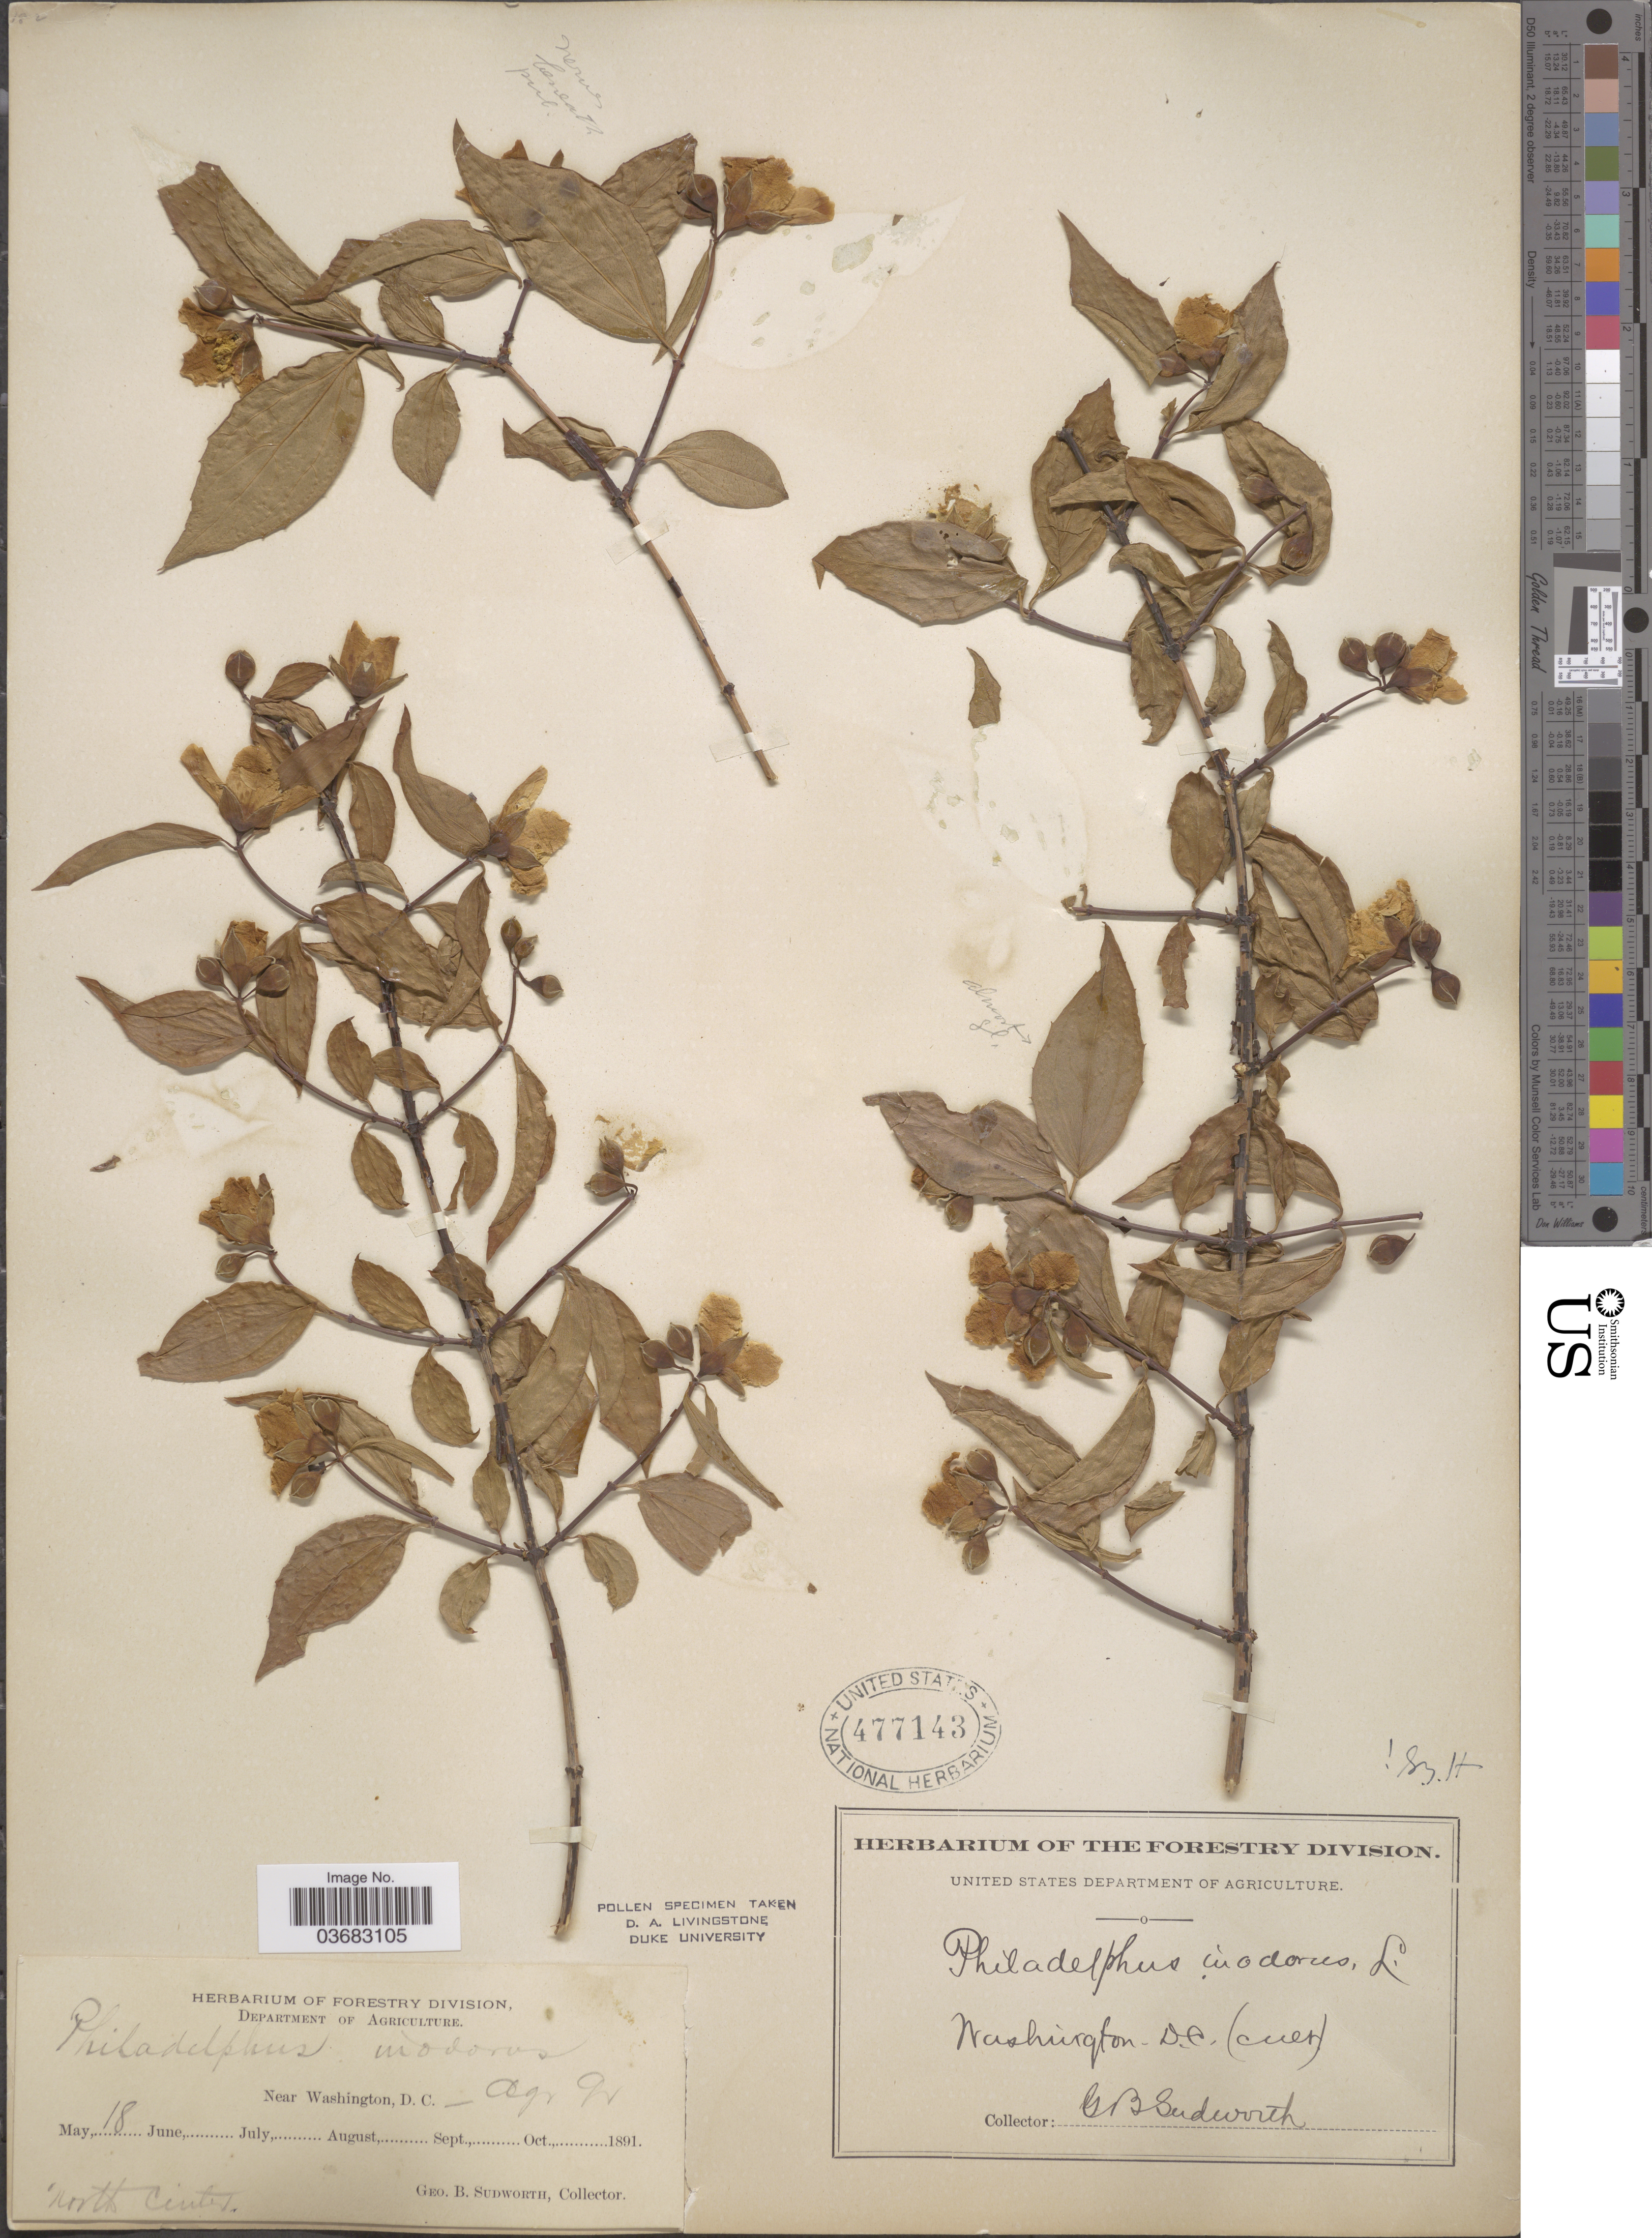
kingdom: Plantae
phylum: Tracheophyta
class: Magnoliopsida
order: Cornales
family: Hydrangeaceae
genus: Philadelphus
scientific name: Philadelphus inodorus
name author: L.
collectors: G. B. Sudworth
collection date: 1891-06-18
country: United States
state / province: District of Columbia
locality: Near Washington, D. C. - Agr Gr. North Center.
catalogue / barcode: US 477143